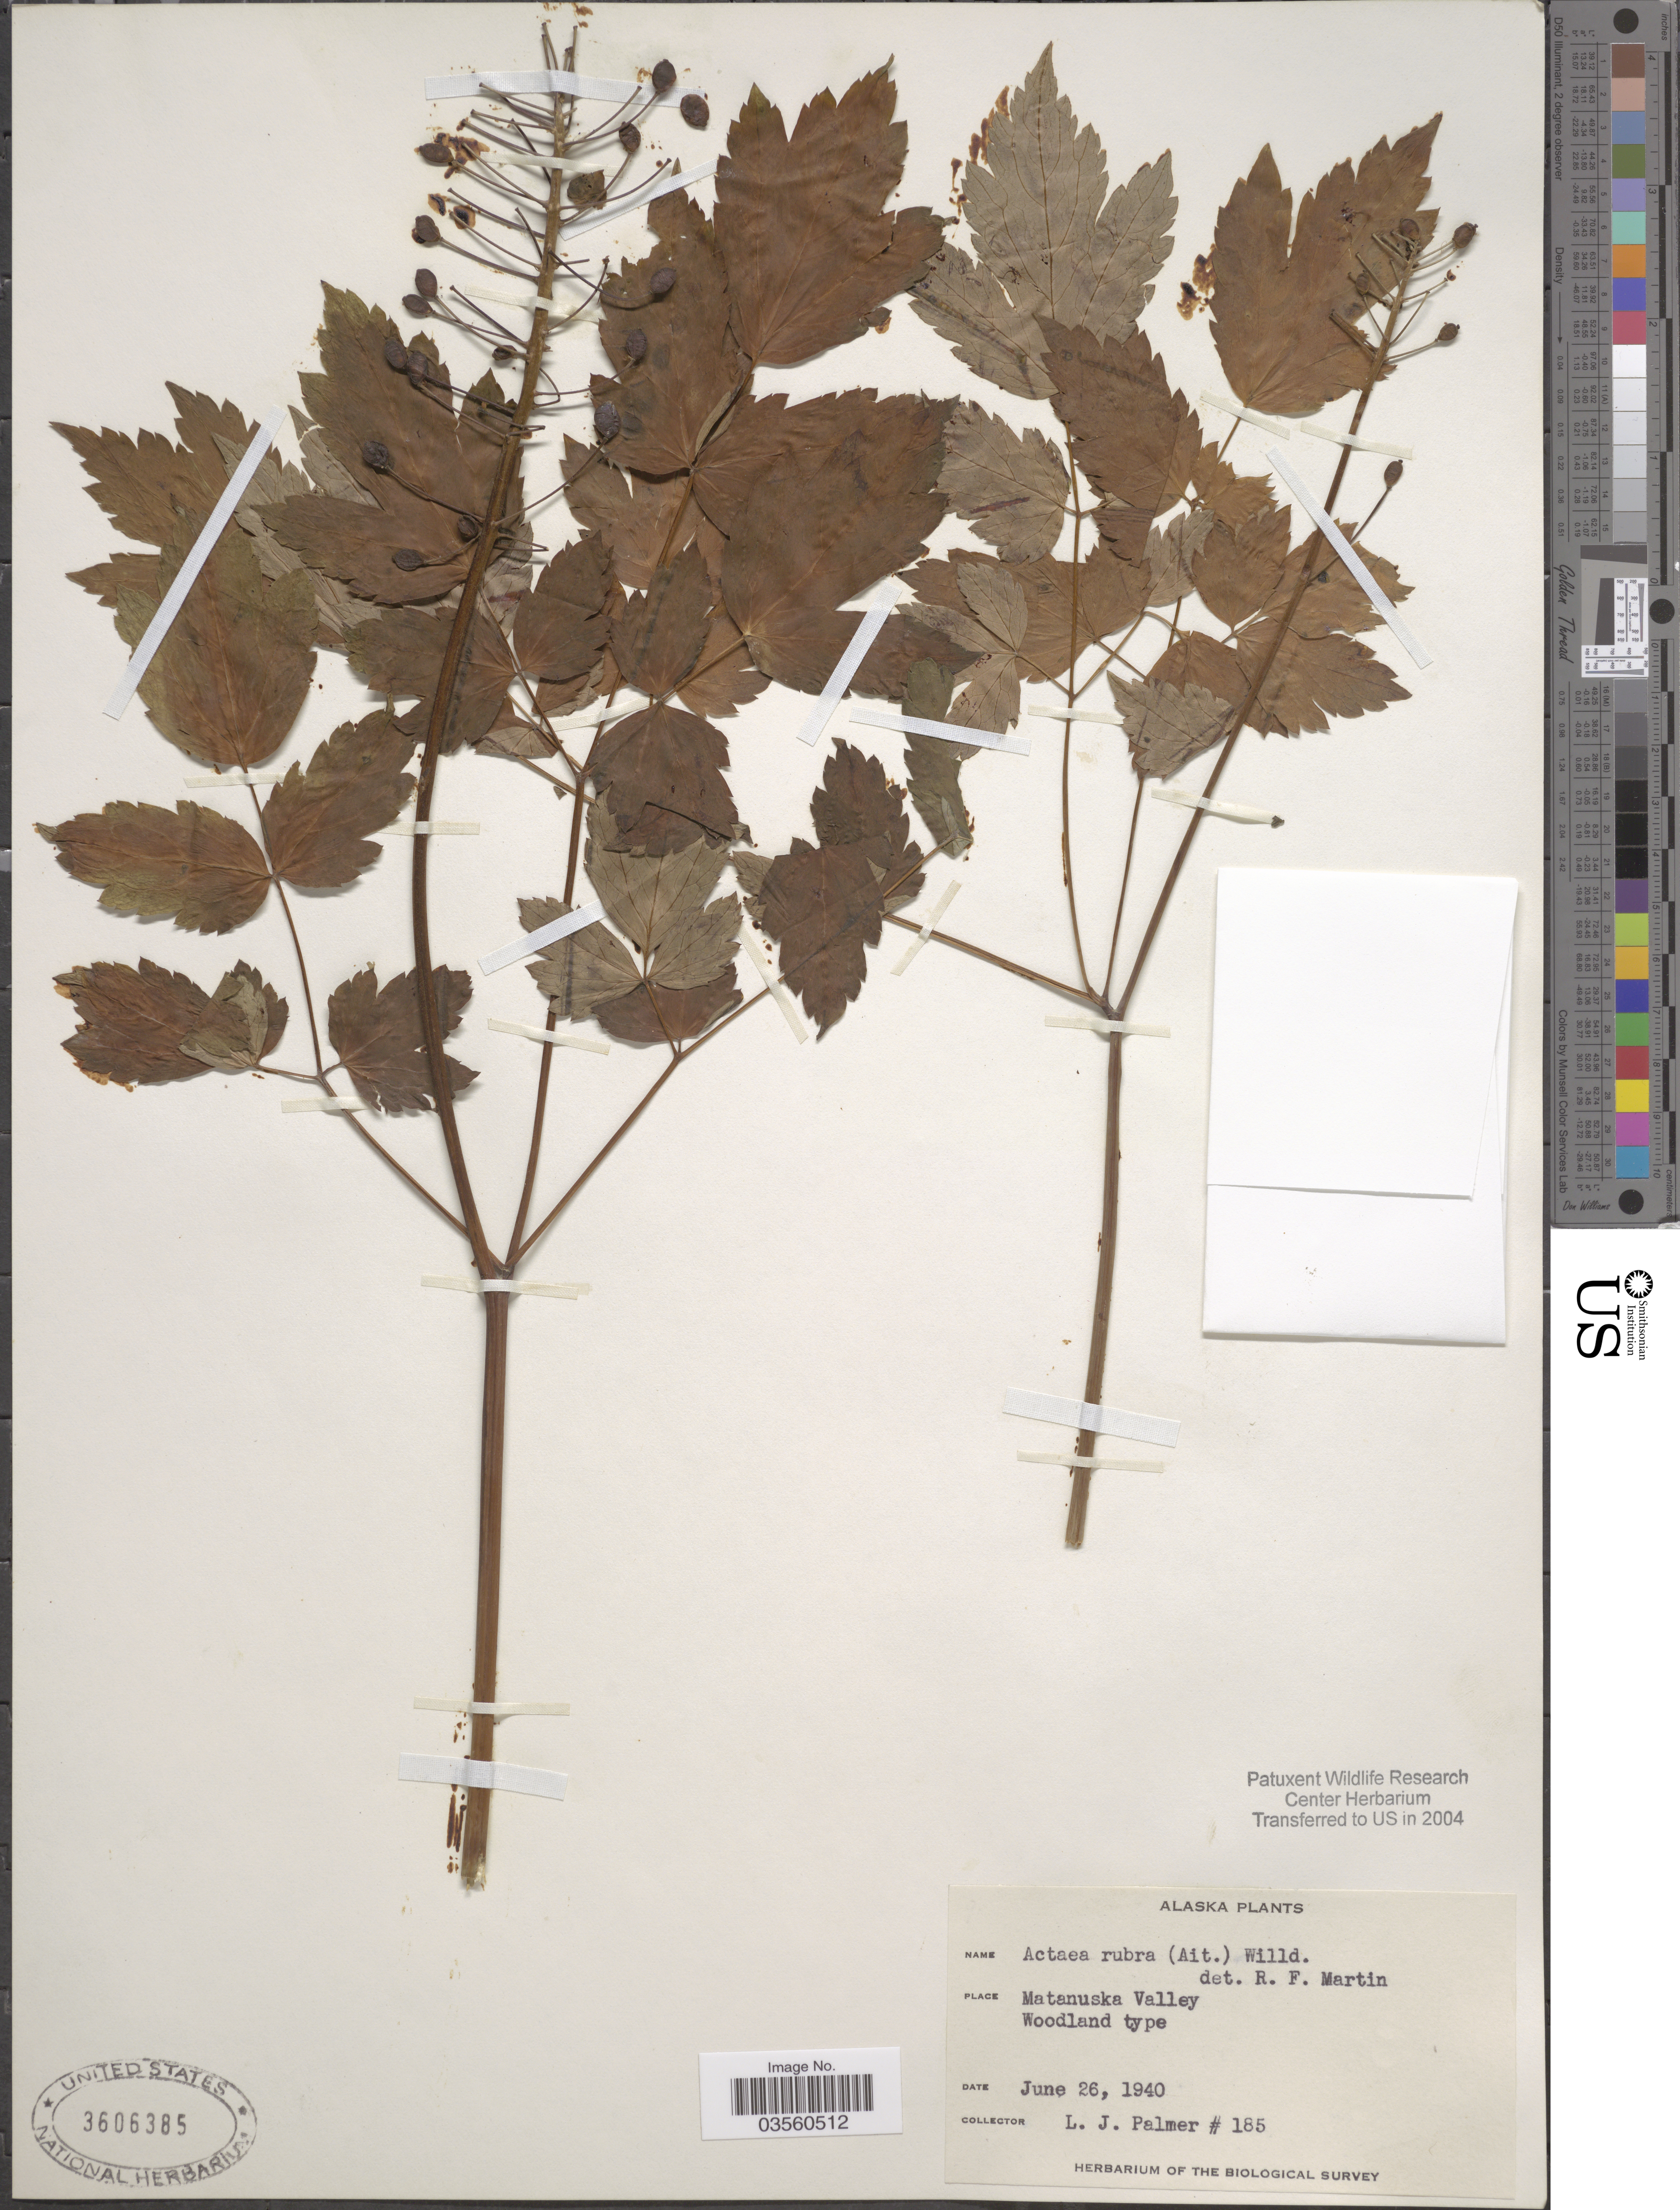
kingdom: Plantae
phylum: Tracheophyta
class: Magnoliopsida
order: Ranunculales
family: Ranunculaceae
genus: Actaea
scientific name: Actaea rubra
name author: (Aiton) Willd.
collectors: L. J. Palmer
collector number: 185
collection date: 1940-06-26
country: United States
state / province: Alaska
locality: Matanuska Valley.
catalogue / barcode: US 3606385